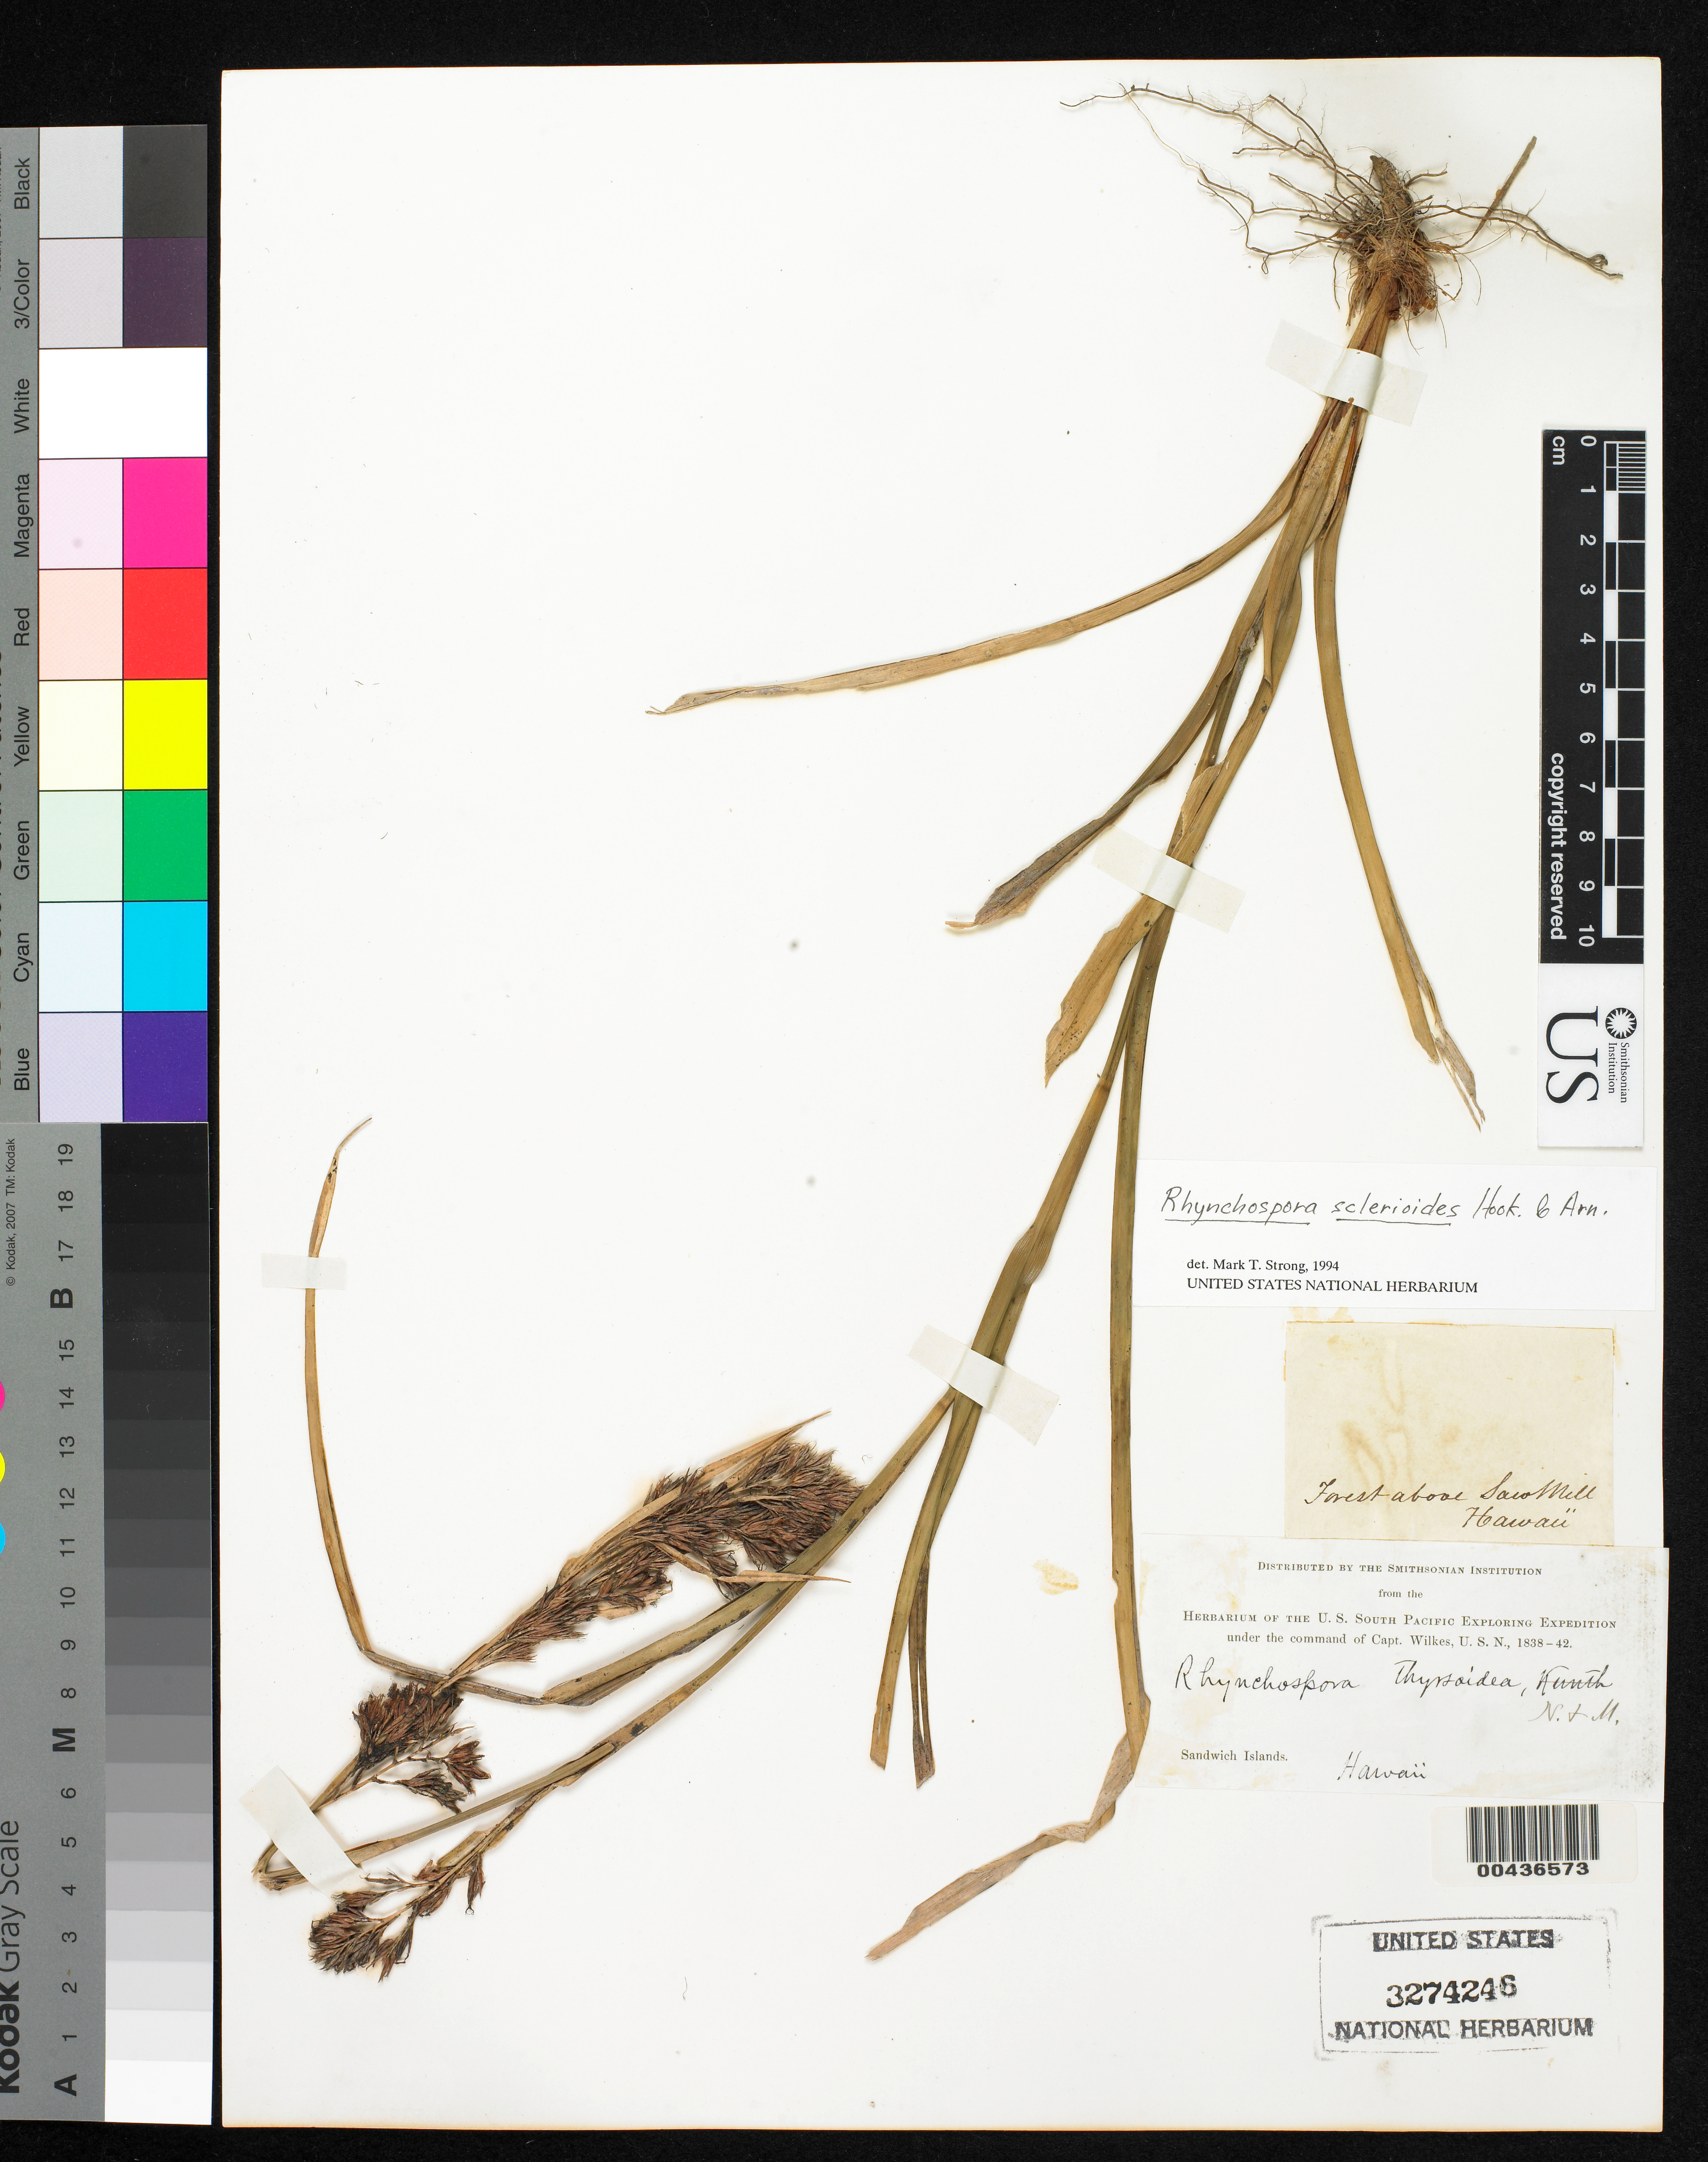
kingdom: Plantae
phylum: Tracheophyta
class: Liliopsida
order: Poales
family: Cyperaceae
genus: Rhynchospora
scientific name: Rhynchospora sclerioides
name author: Hook. & Arn.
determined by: Strong, M. T., (US), Smithsonian Institution - National Museum of Natural History (UNITED STATES)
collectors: Wilkes Explor. Exped.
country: United States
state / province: Hawaii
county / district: Hawaii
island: Hawaii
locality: Sandwich Islands, Hawaii, Forest above Saw Mill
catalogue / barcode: US 3274246